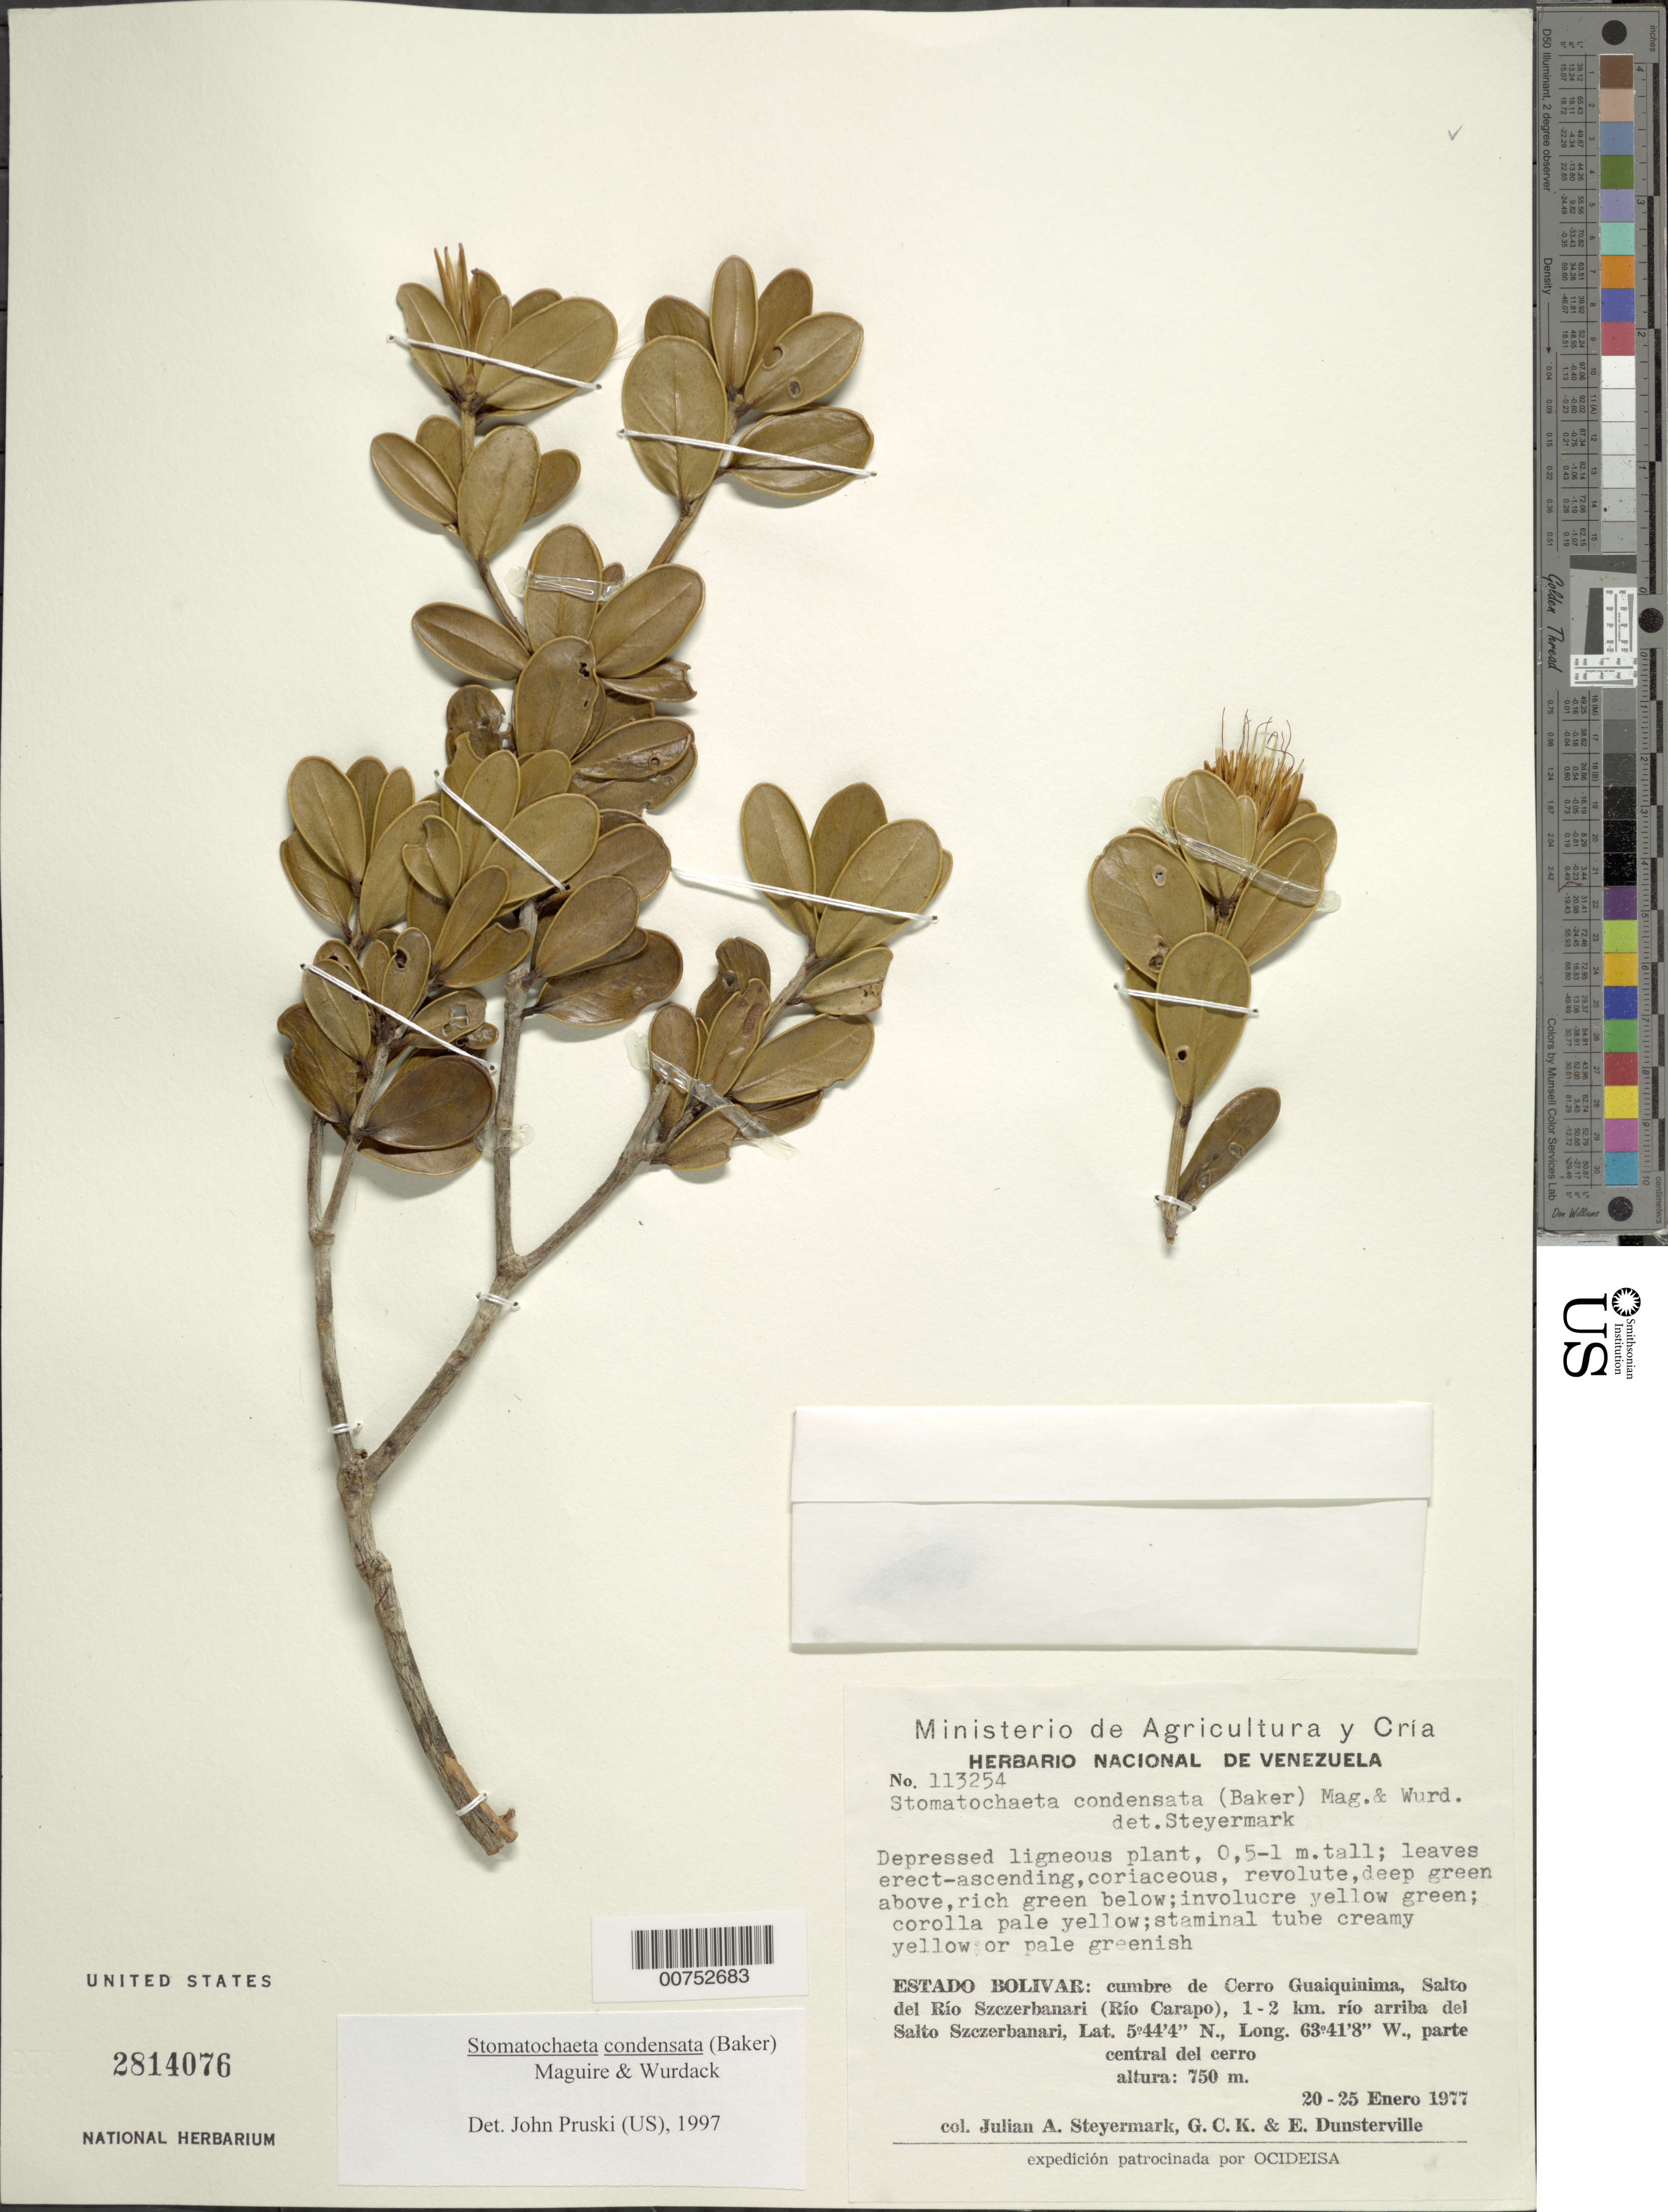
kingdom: Plantae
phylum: Tracheophyta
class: Magnoliopsida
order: Asterales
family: Asteraceae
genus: Stomatochaeta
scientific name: Stomatochaeta condensata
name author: (Baker) Maguire & Wurdack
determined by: Pruski, J. F.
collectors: J. Steyermark, G. C. K. Dunsterville & E. Dunsterville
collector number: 113254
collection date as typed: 20-Jan-77 to 25-Jan-77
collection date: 1977-01-20/1977-01-25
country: Venezuela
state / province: Bolívar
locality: Cerro Guaiquinima, Salto del Río Szczerbanari (Río Carapo), 1 km río arriba del Salto Szczerbanari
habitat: Parte central del cerro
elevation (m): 750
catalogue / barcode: US 2814076